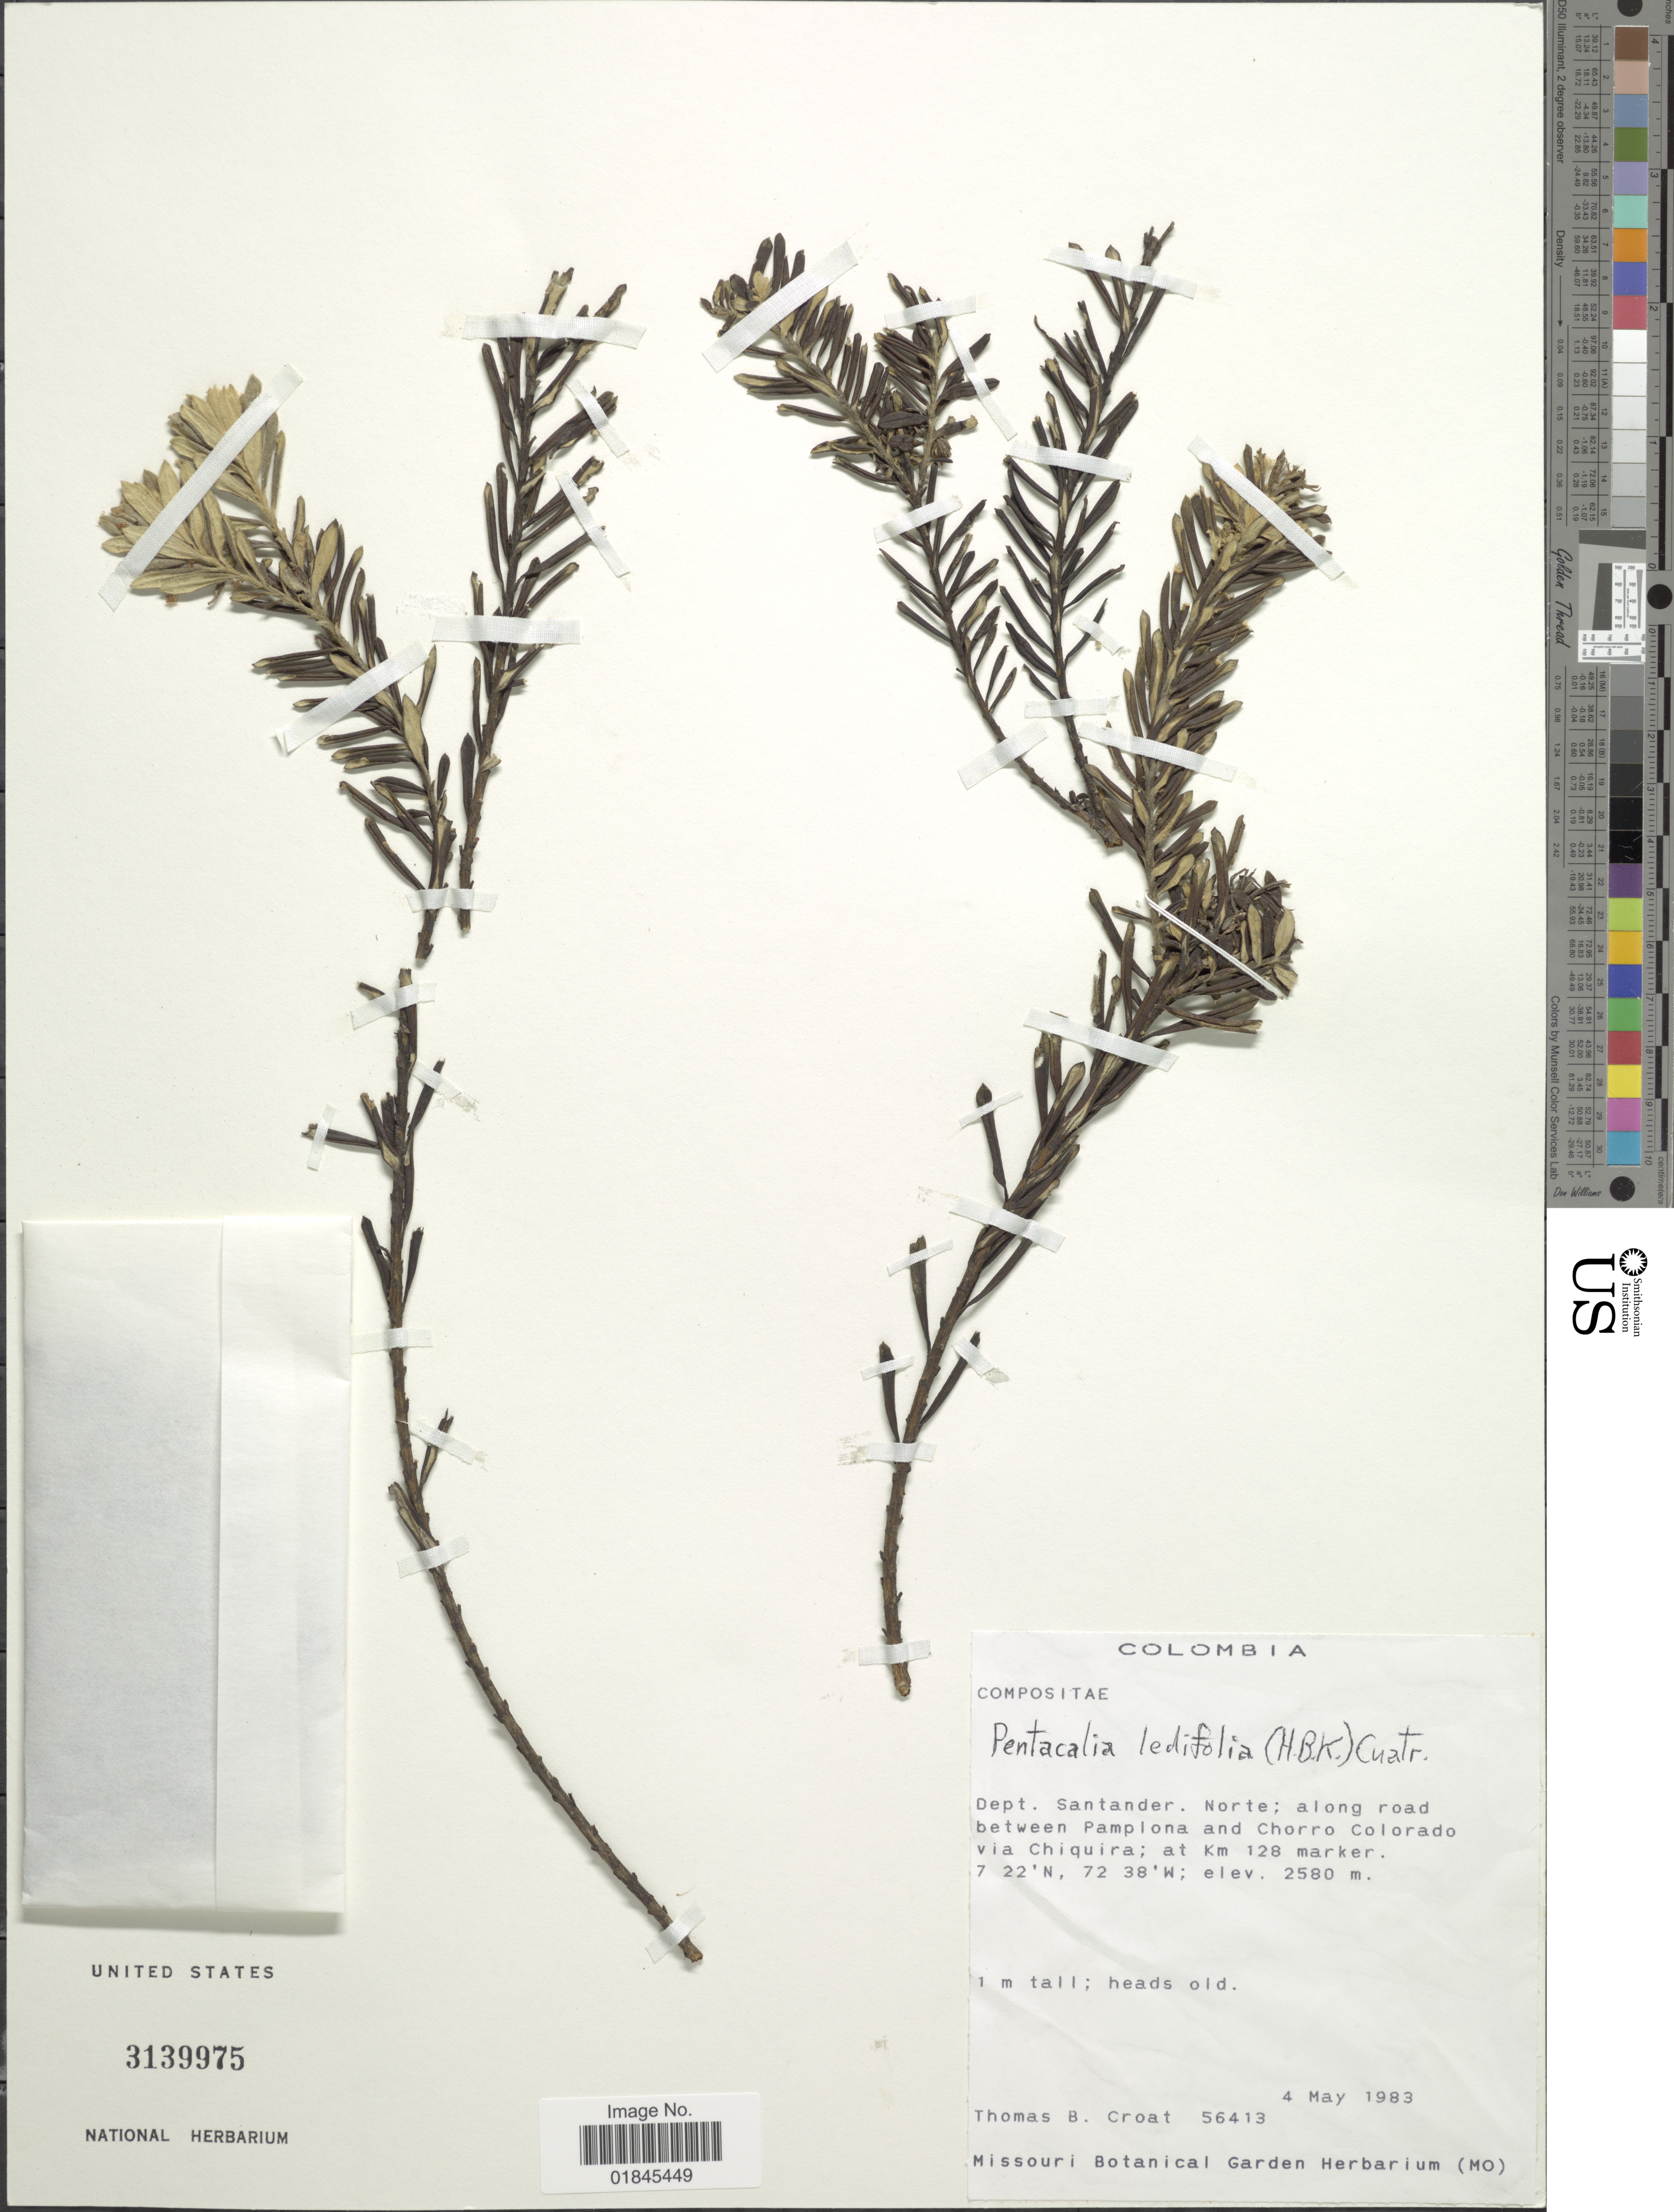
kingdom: Plantae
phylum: Tracheophyta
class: Magnoliopsida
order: Asterales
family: Asteraceae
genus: Pentacalia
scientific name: Pentacalia ledifolia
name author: (Kunth) Cuatrec.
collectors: T. B. Croat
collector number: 56413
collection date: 1983-05-04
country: Colombia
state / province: Santander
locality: Dept. Santander. Norte: along road between Pamplona and Chorro Colorado via Chiquira; at Km 128 marker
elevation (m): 2580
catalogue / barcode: US 3139975